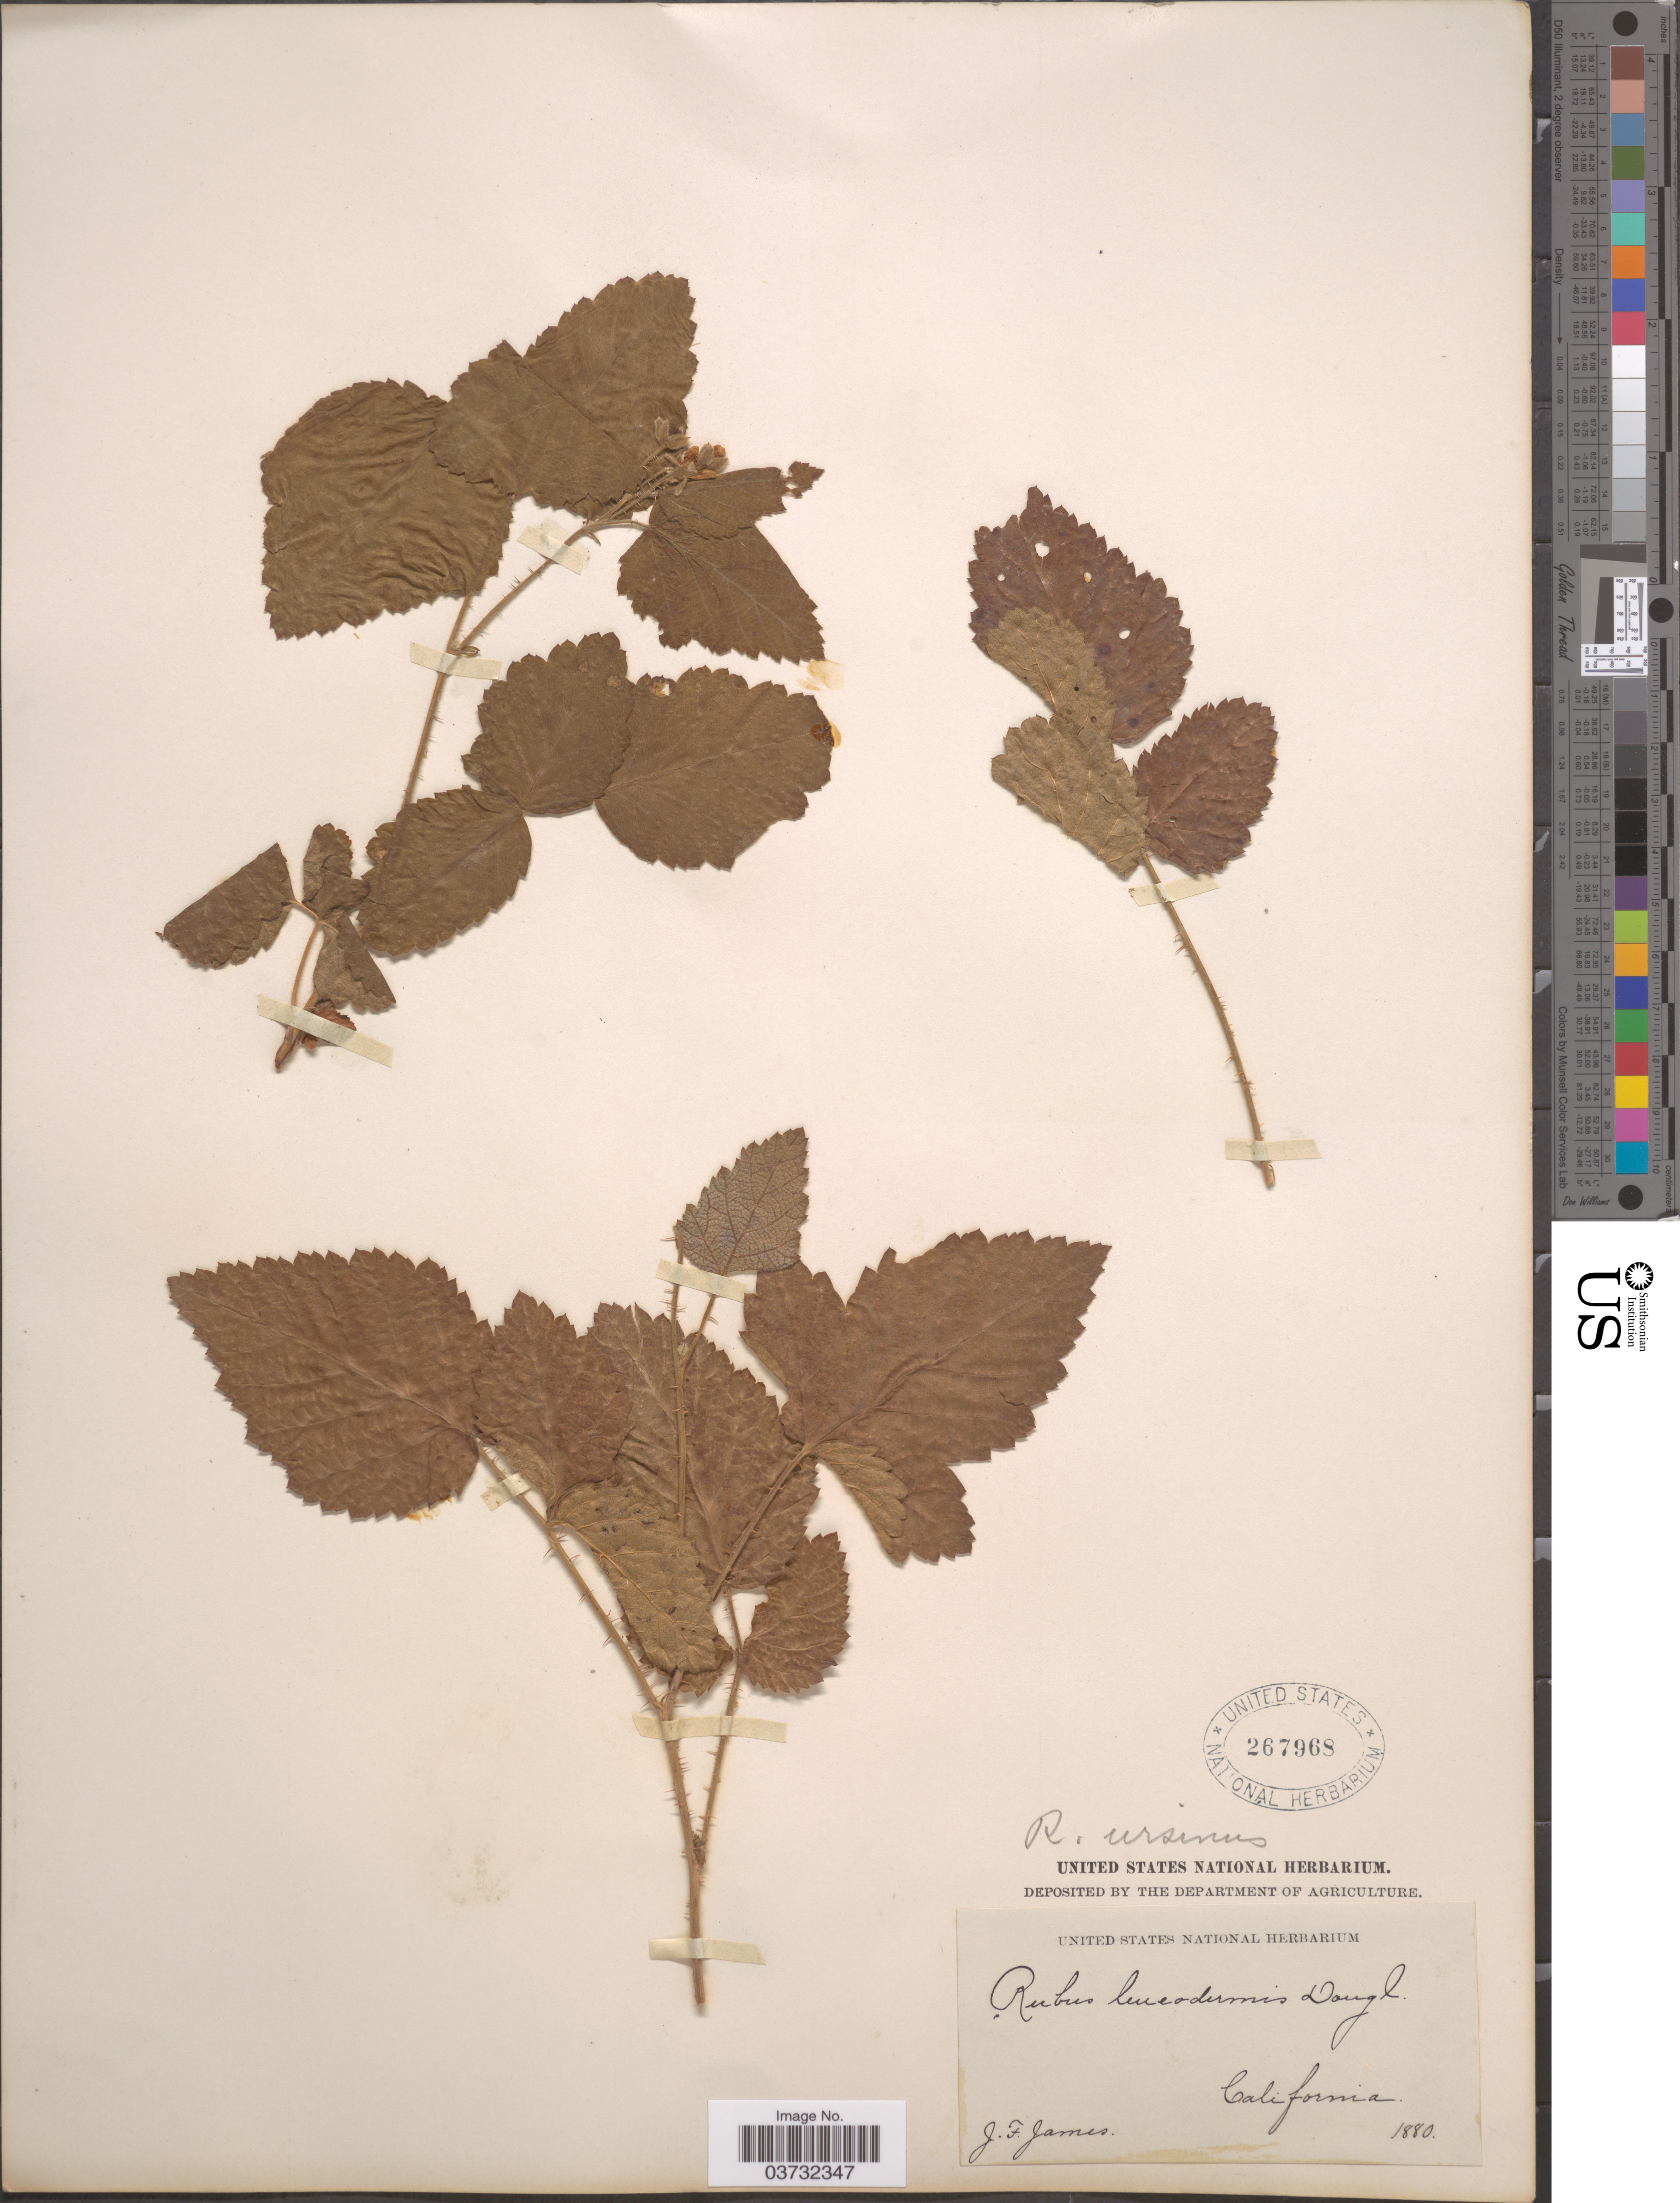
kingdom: Plantae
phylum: Tracheophyta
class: Magnoliopsida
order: Rosales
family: Rosaceae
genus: Rubus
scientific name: Rubus ursinus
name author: (Schltdl.) Cham.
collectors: J. James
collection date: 1880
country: United States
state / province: California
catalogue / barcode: US 267968